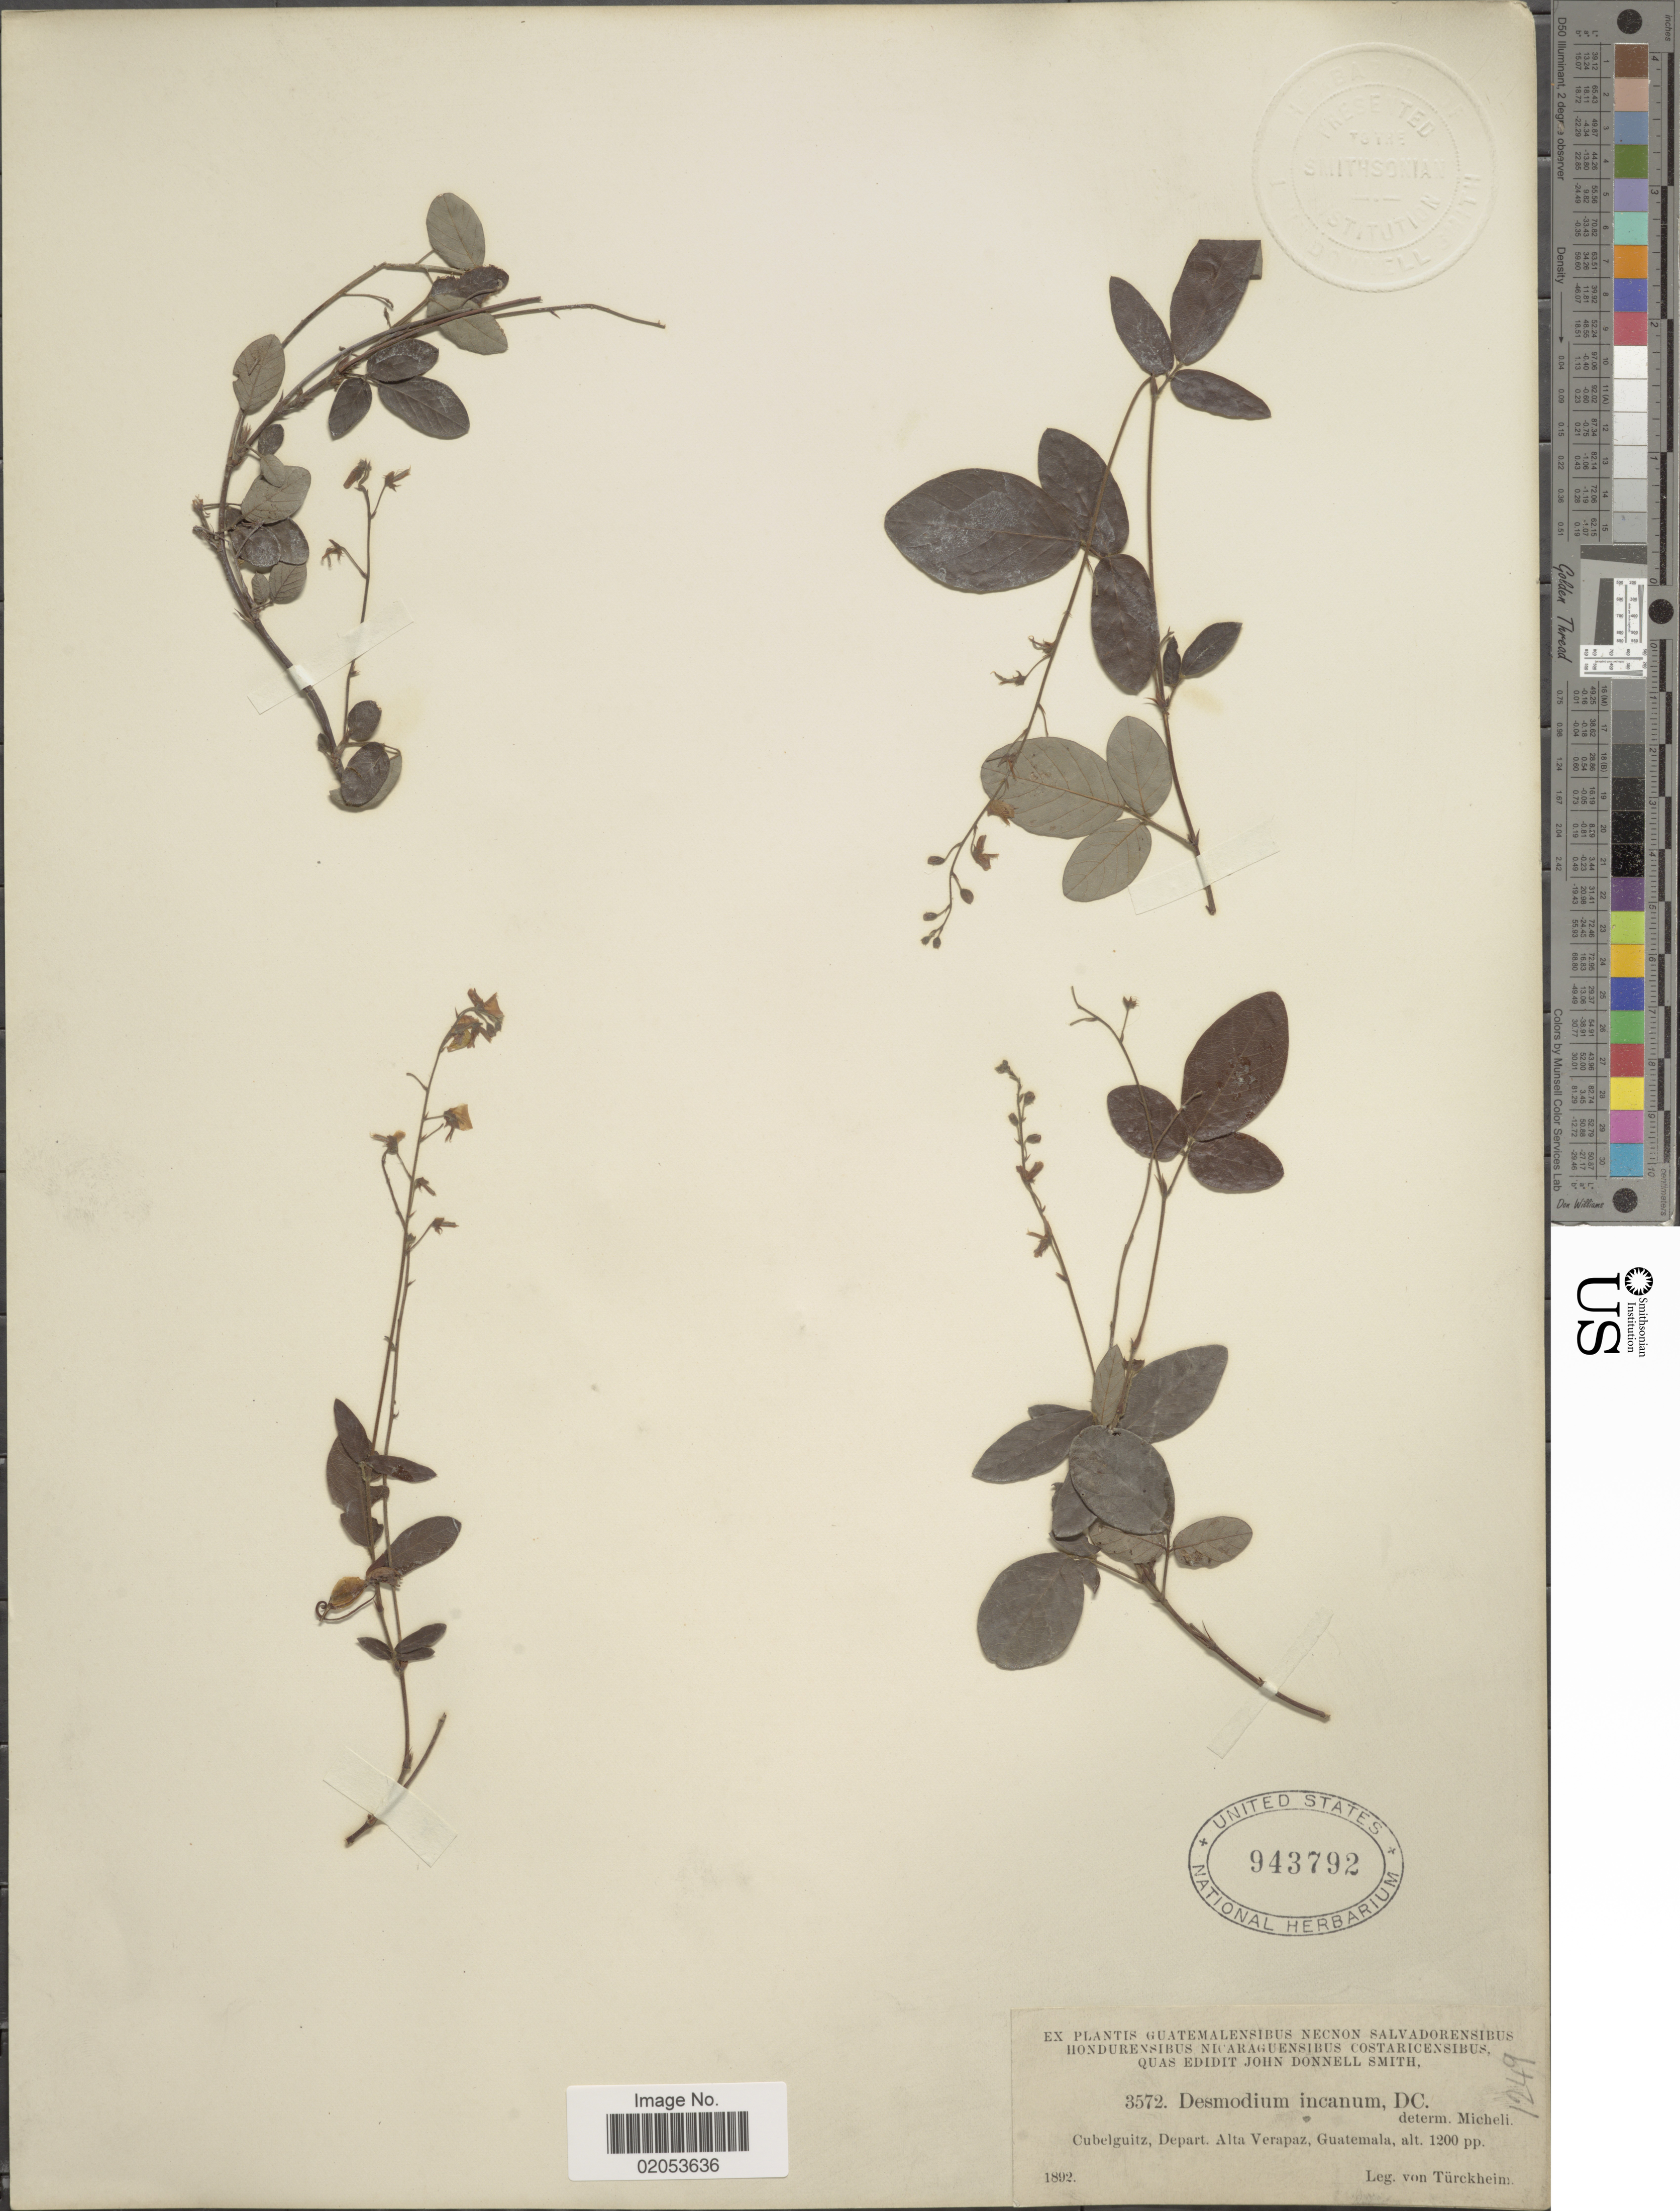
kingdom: Plantae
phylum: Tracheophyta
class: Magnoliopsida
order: Fabales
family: Fabaceae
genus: Desmodium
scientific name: Desmodium incanum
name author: (Sw.) DC.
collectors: H. von Türckheim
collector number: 3572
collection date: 1892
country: Guatemala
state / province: Alta Verapaz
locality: Cubelguitz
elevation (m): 366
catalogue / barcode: US 943792